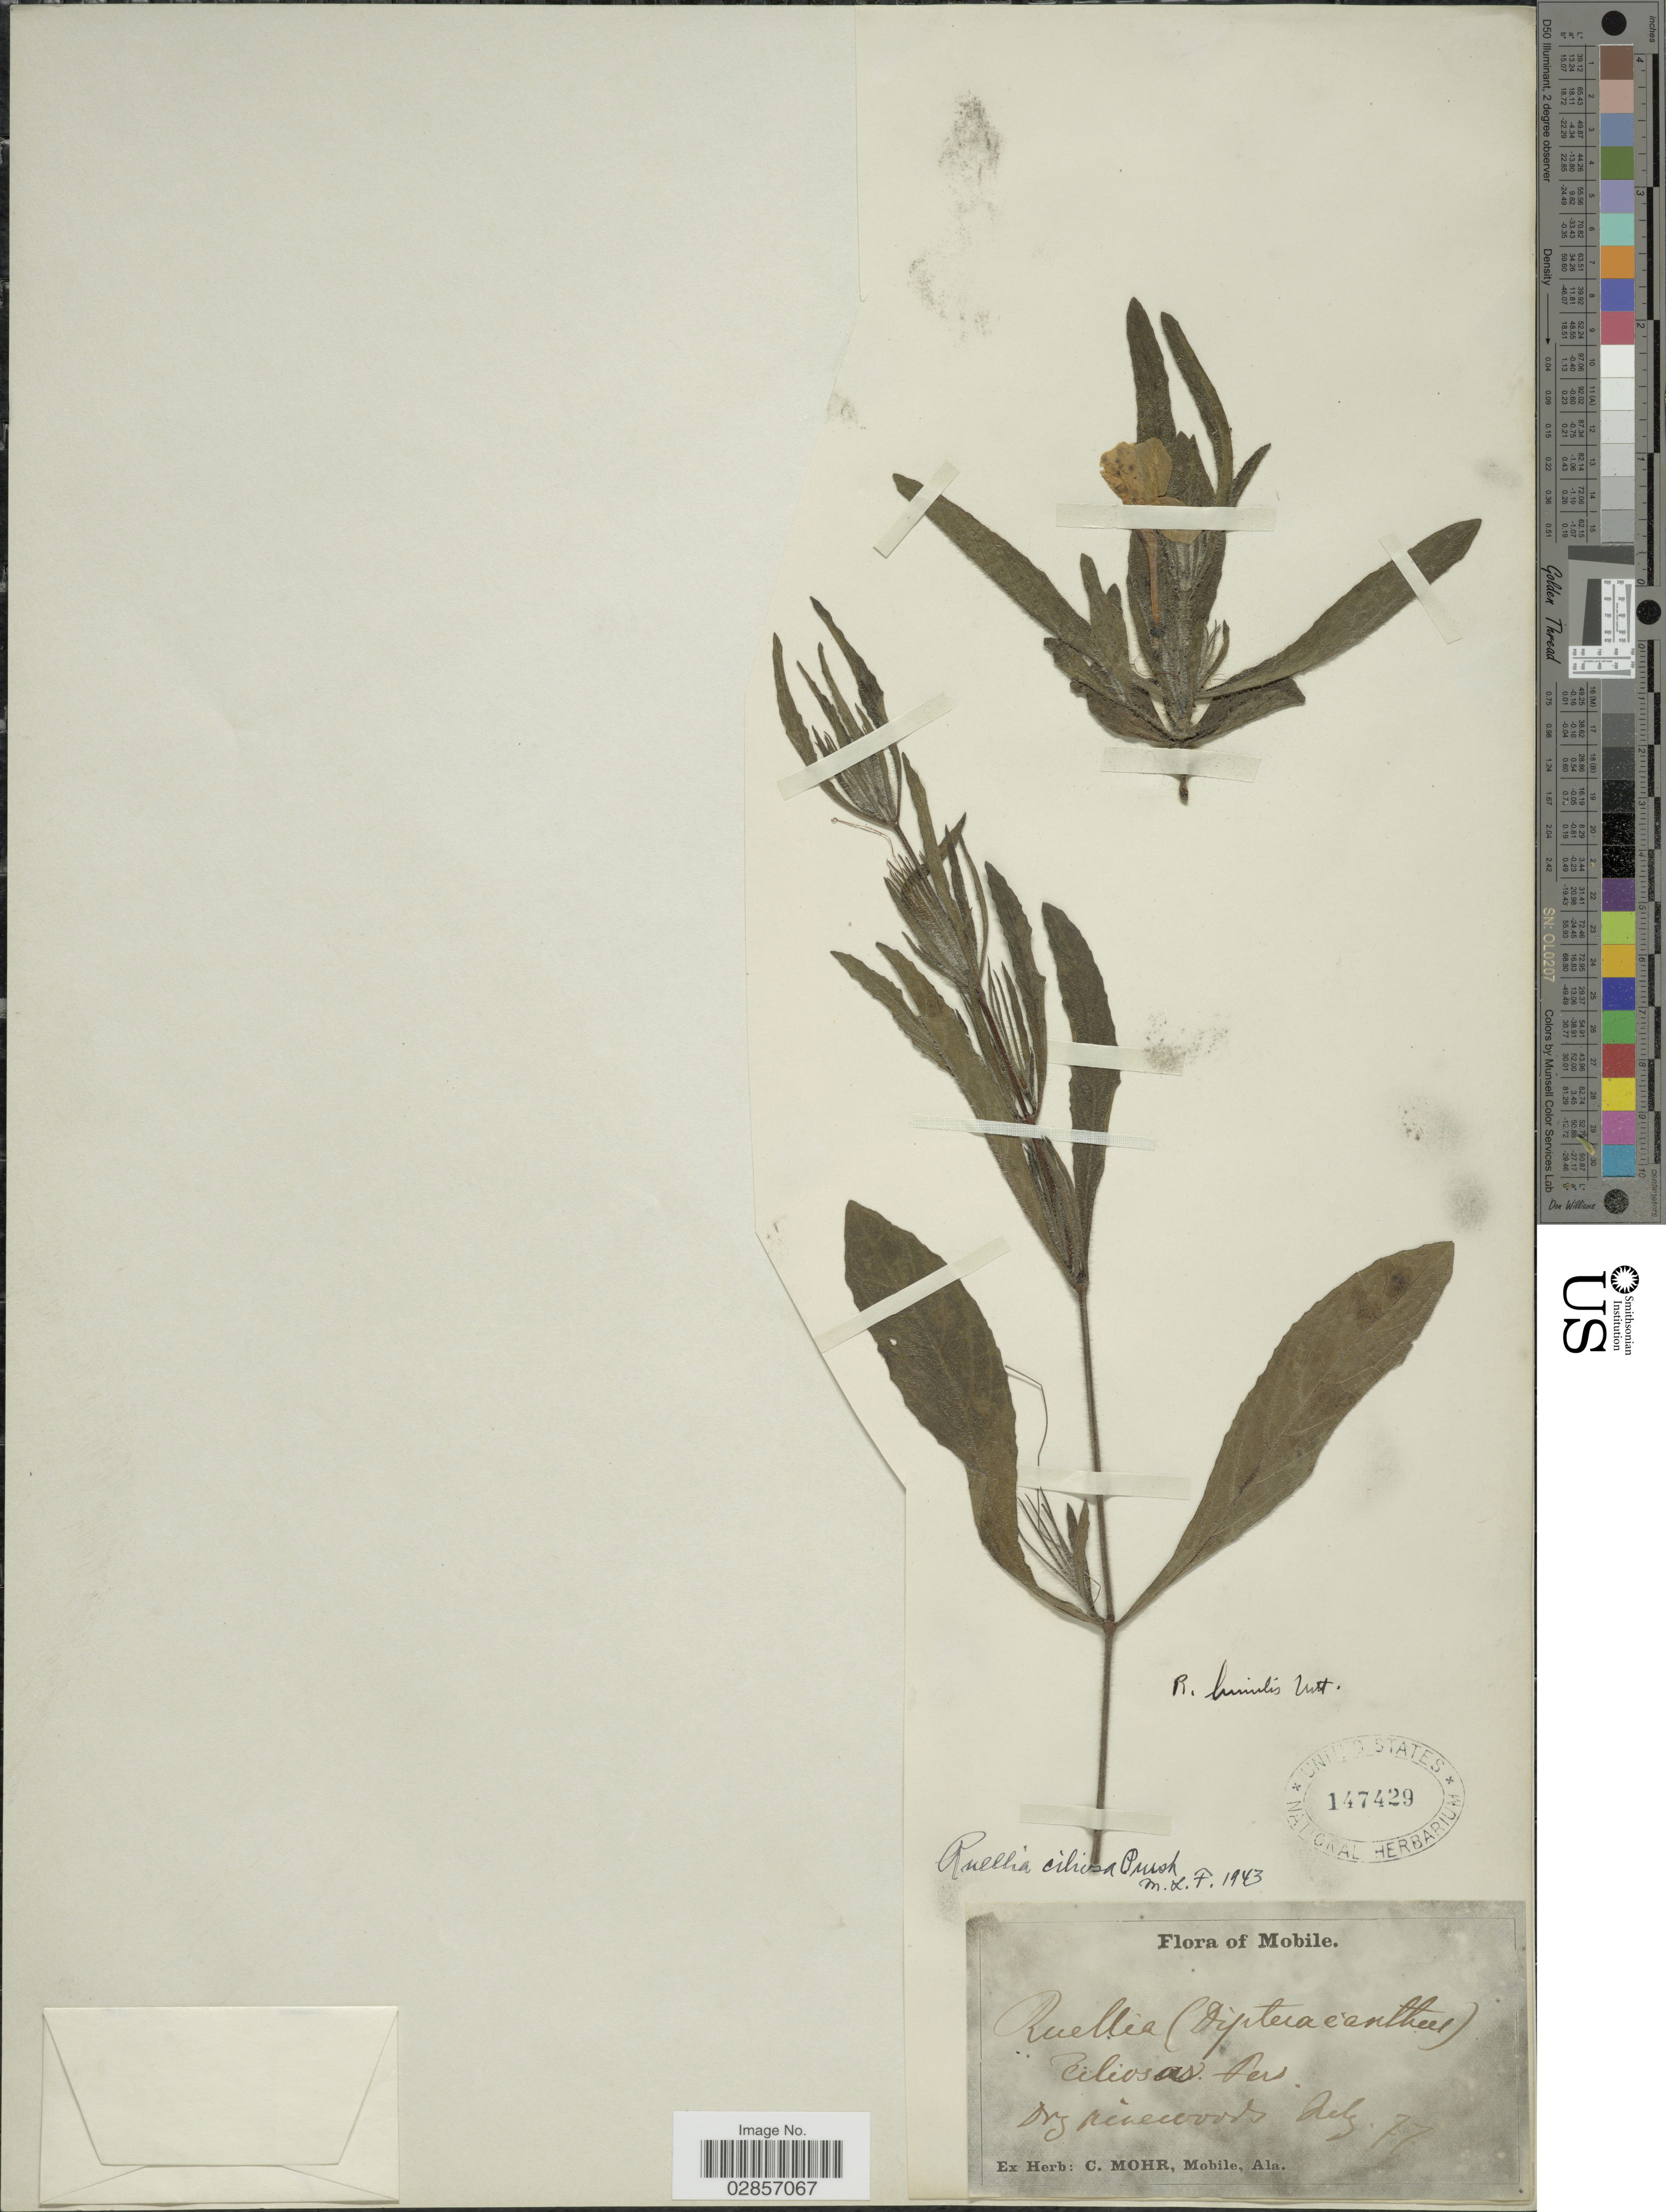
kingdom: Plantae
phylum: Tracheophyta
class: Magnoliopsida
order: Lamiales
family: Acanthaceae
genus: Ruellia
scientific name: Ruellia ciliosa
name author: Pursh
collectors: ex herb. C. Mohr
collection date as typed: Transcribed d/m/y: /7/77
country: United States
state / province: Alabama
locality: Mobile.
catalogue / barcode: US 147429